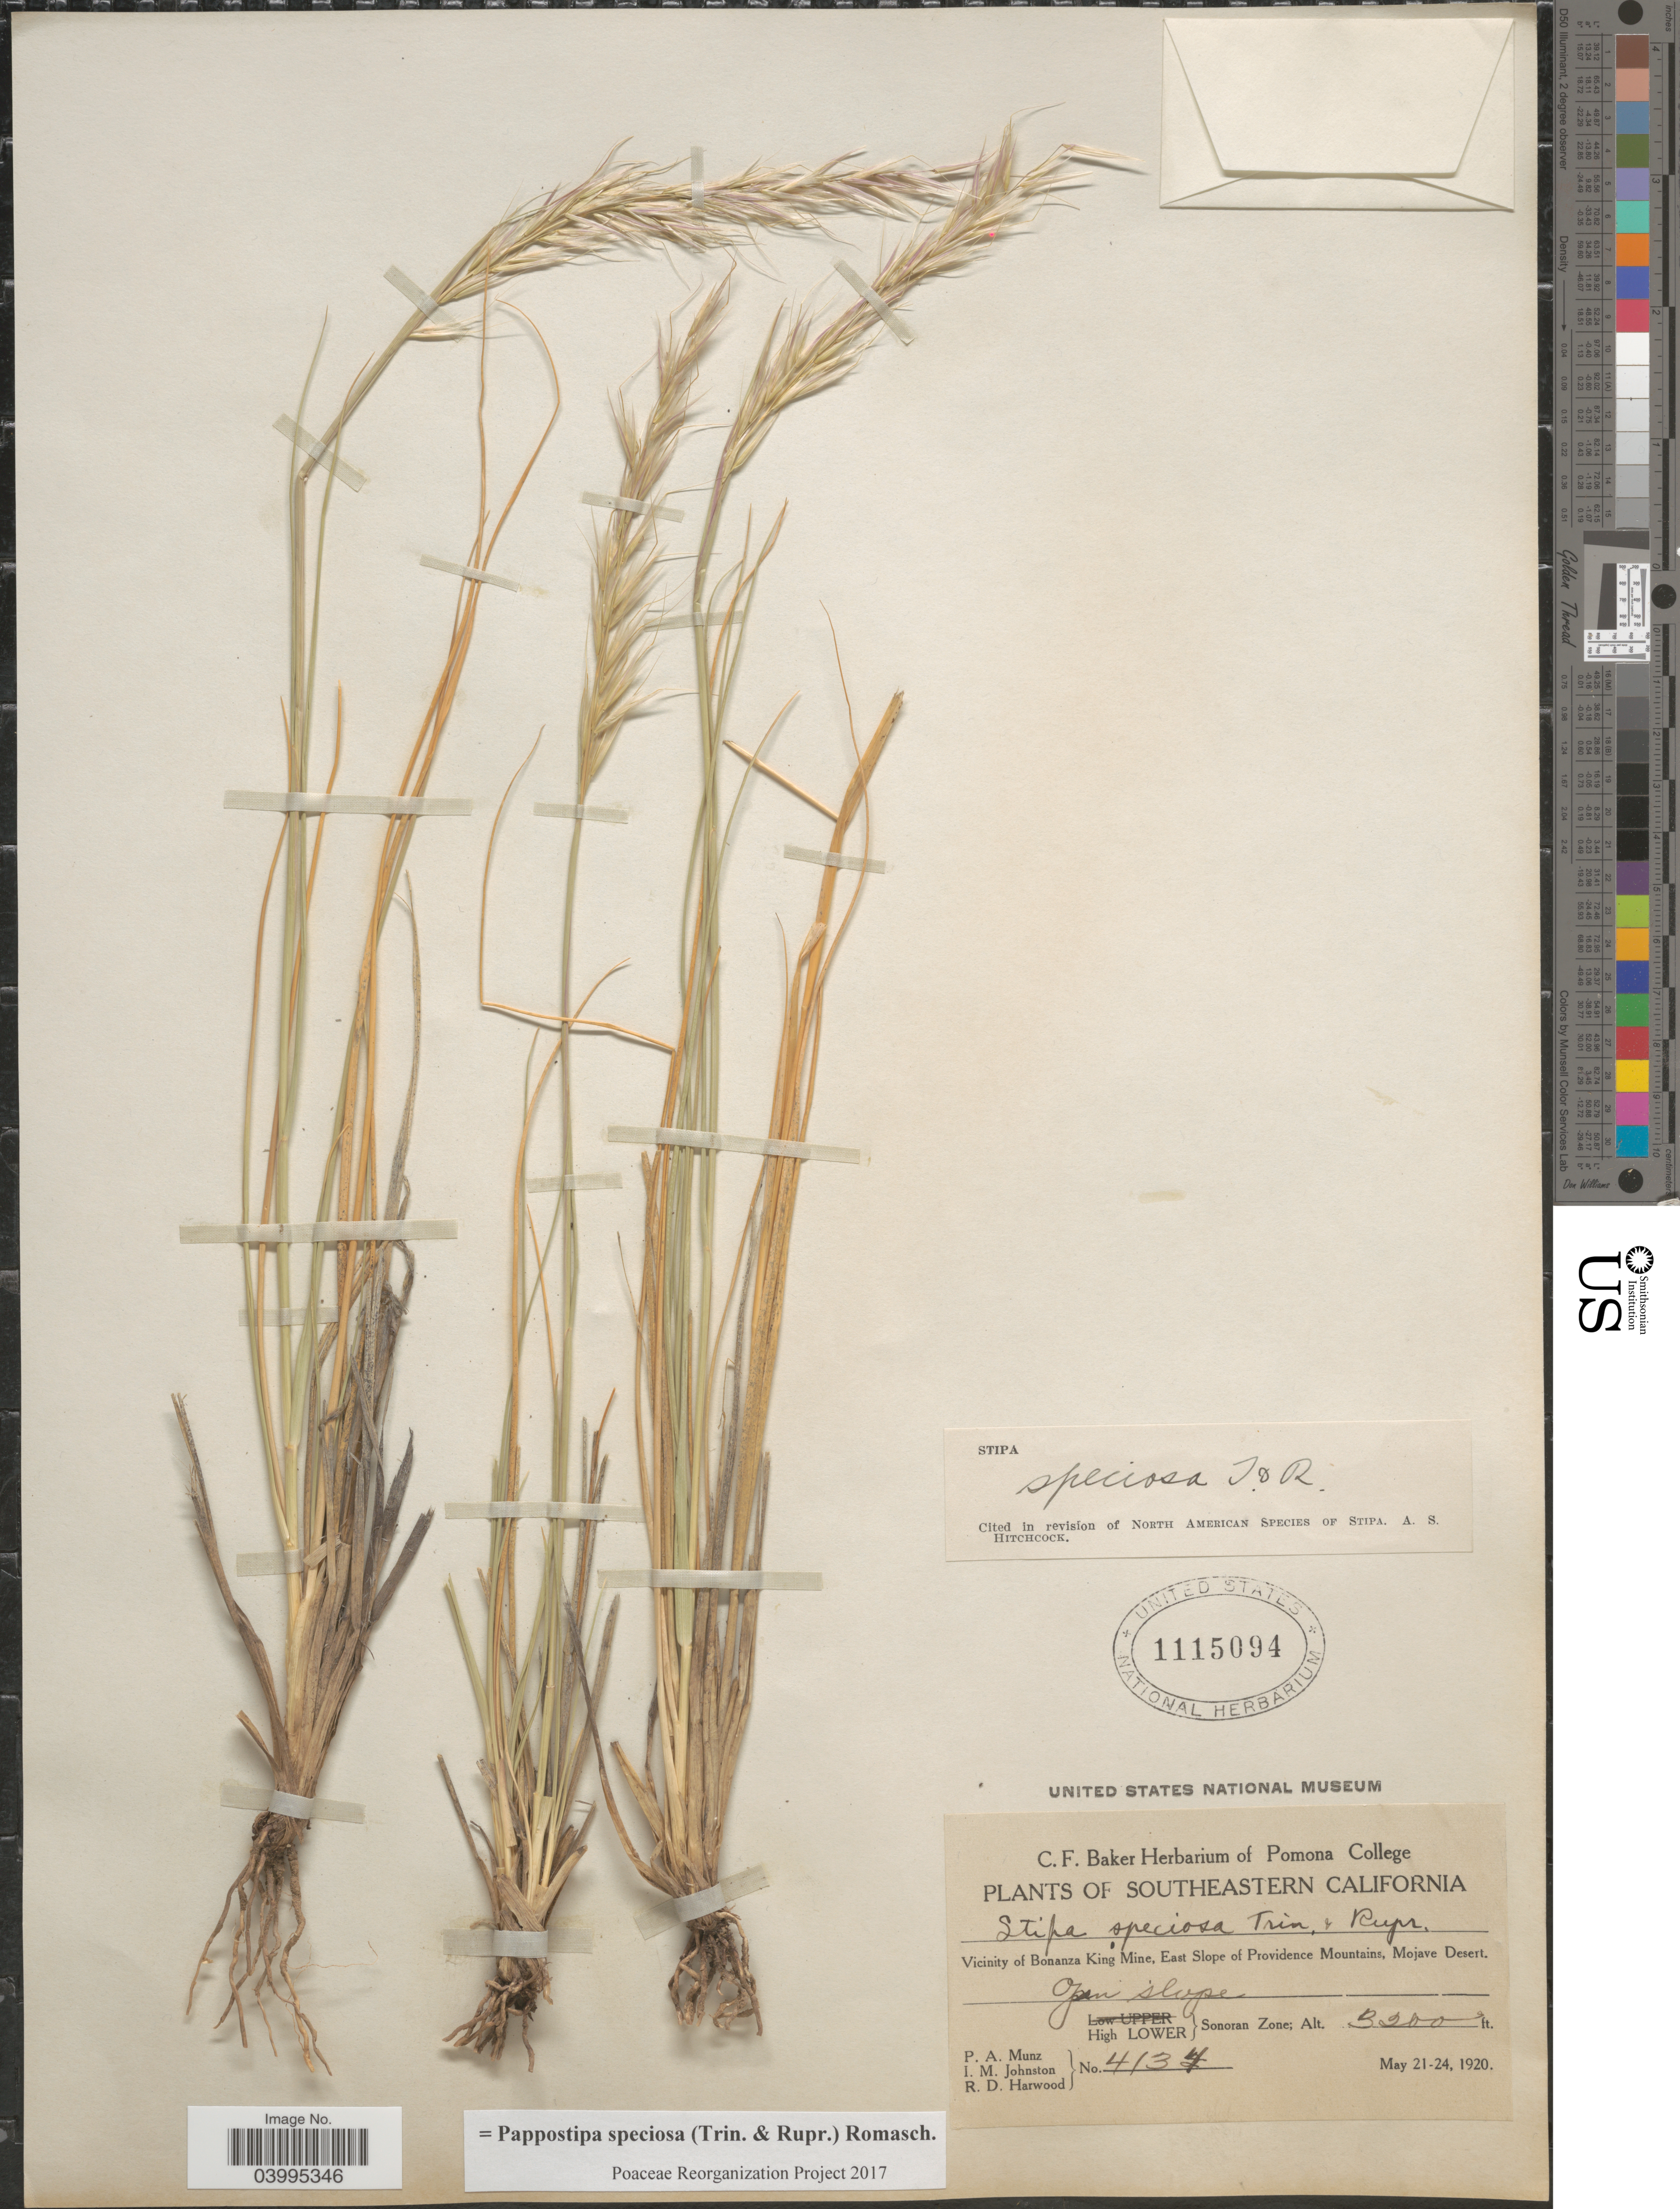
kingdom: Plantae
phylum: Tracheophyta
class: Liliopsida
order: Poales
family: Poaceae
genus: Pappostipa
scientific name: Pappostipa speciosa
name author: (Trin. & Rupr.) Romasch.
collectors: P. A. Munz, I.M. Johnston & R. Harwood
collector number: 4134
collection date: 1920-05-21/1920-05-24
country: United States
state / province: California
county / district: San Bernardino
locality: Southeastern California. Vicinity of Bonanza King Mine, East Slope of Providence Mountains, Mojave Desert. High Lower Sonoran Zone.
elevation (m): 975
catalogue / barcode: US 1115094